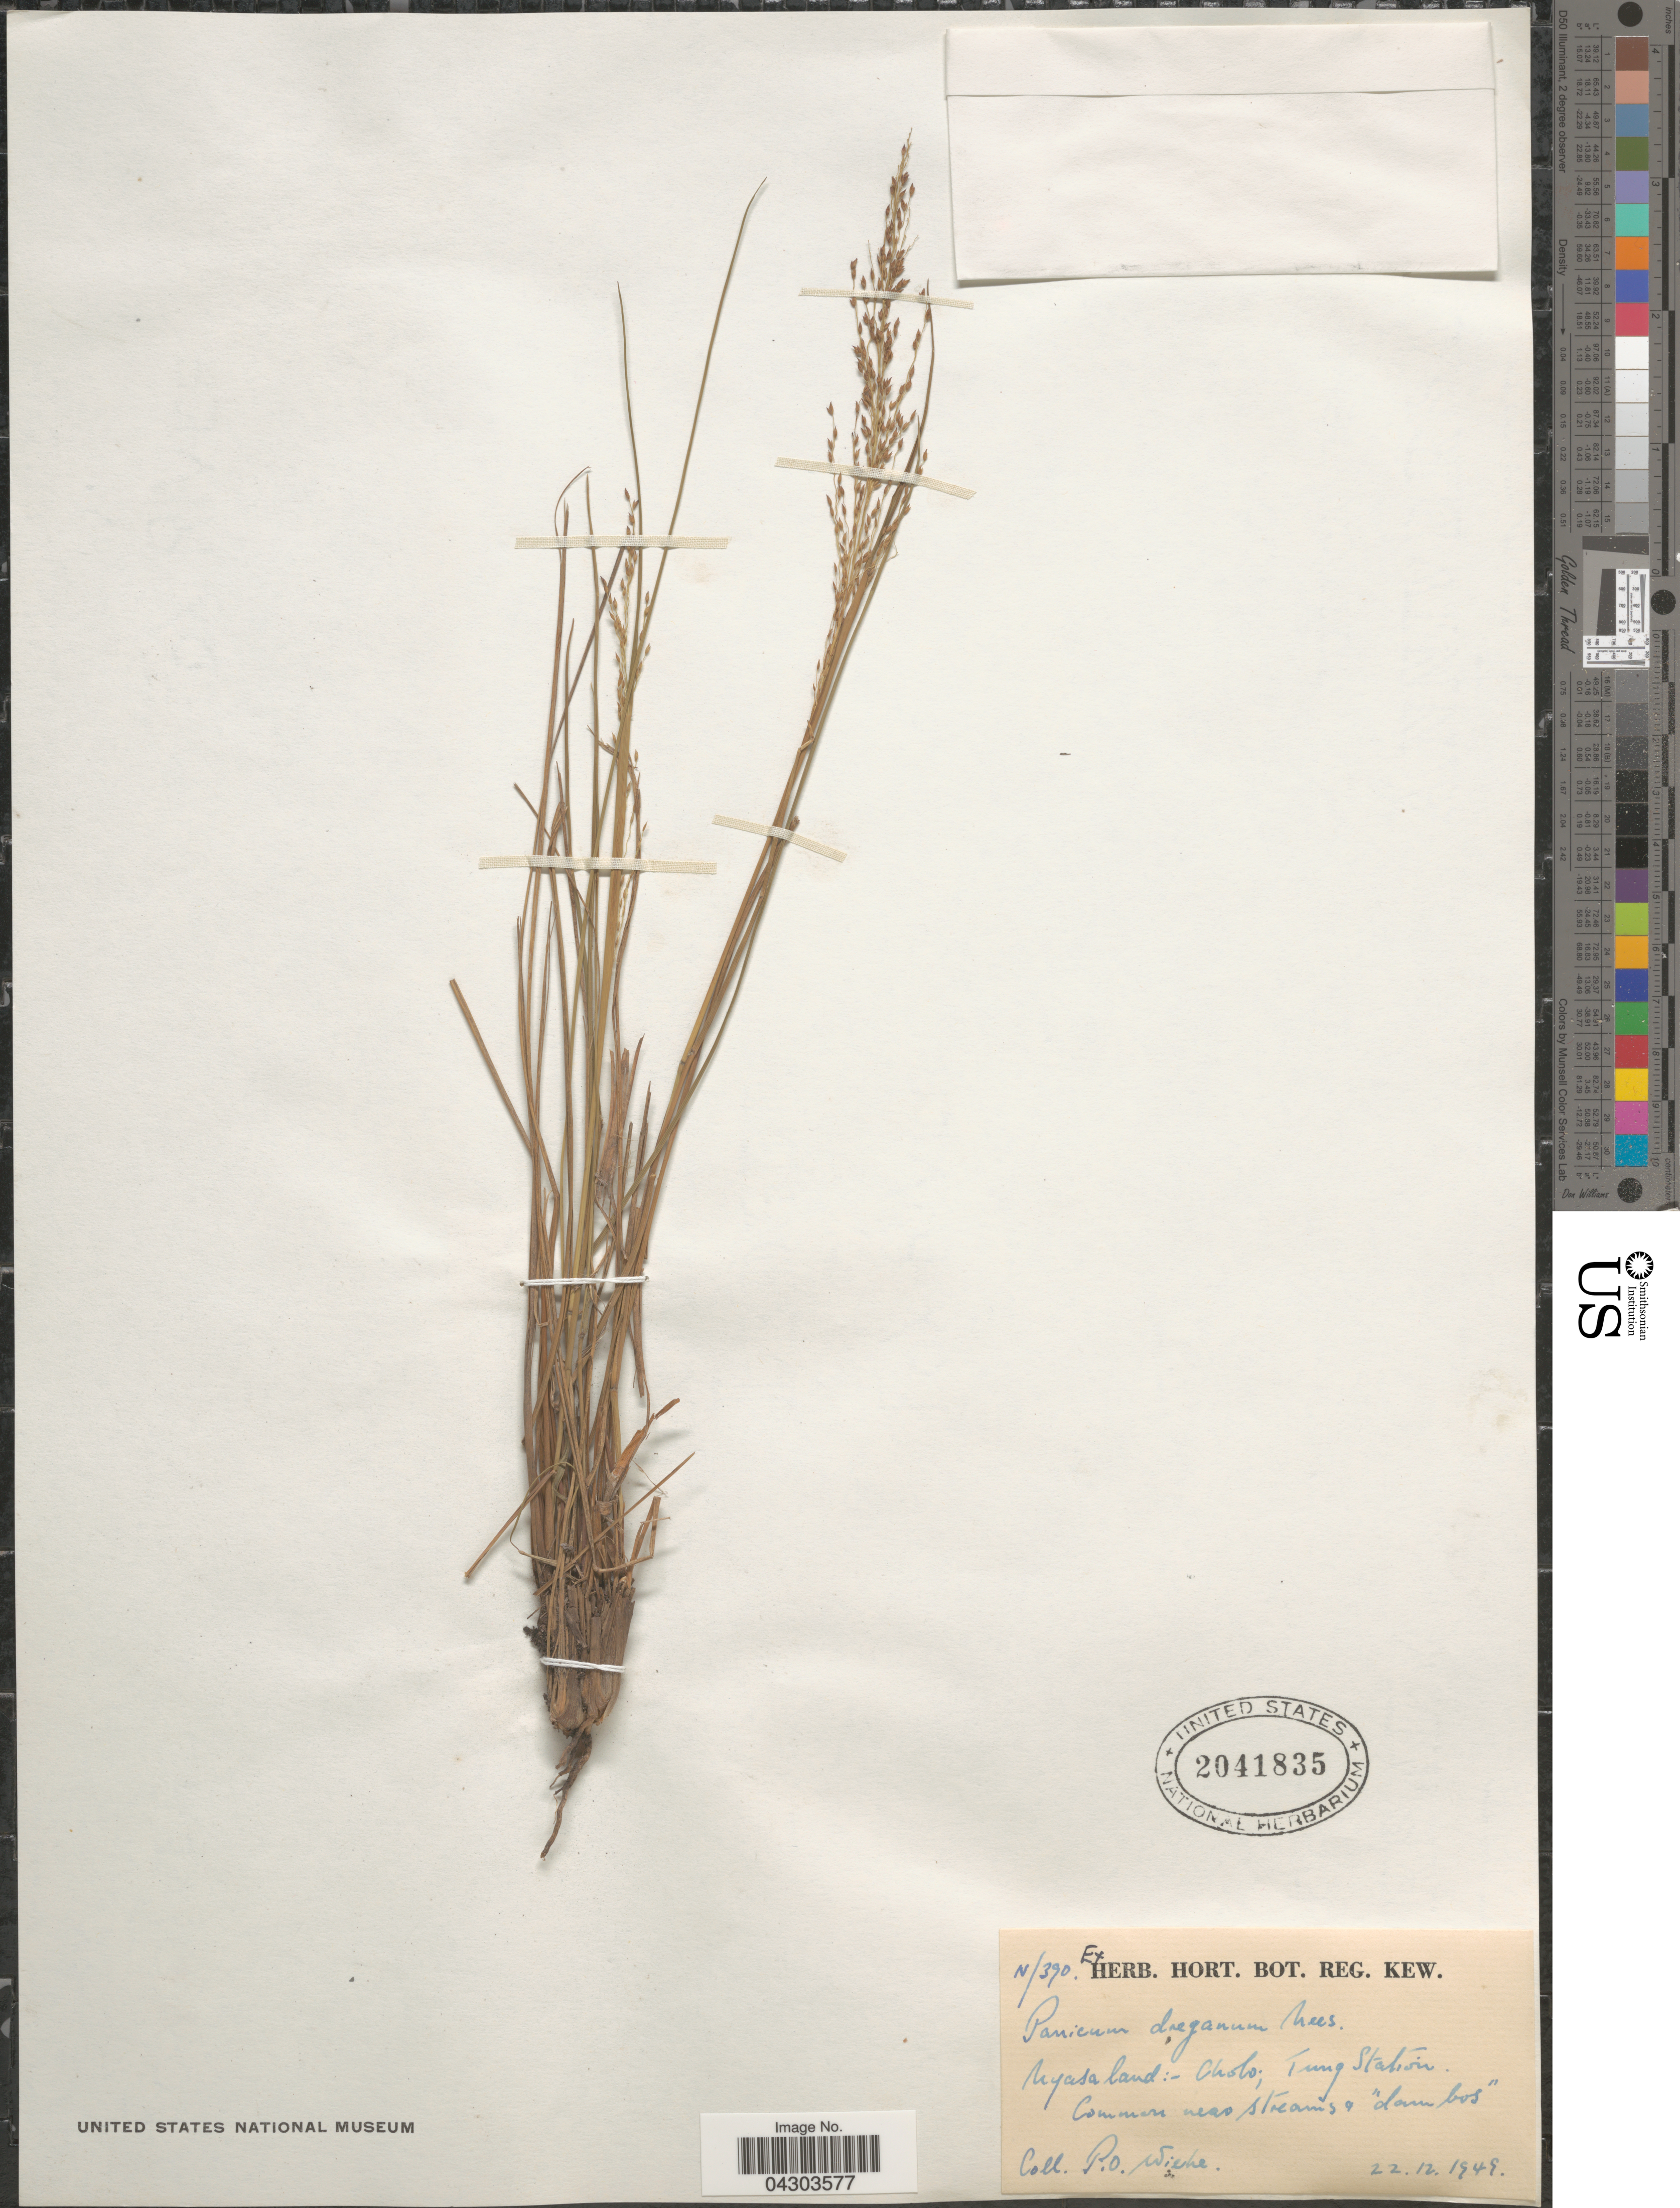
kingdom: Plantae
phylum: Tracheophyta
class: Liliopsida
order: Poales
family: Poaceae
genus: Panicum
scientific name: Panicum dregeanum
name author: Nees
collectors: P. Wiehe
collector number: N/390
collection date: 1949-12-22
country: Malawi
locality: Nyasaland:-Cholo; Tung Station.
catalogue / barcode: US 2041835